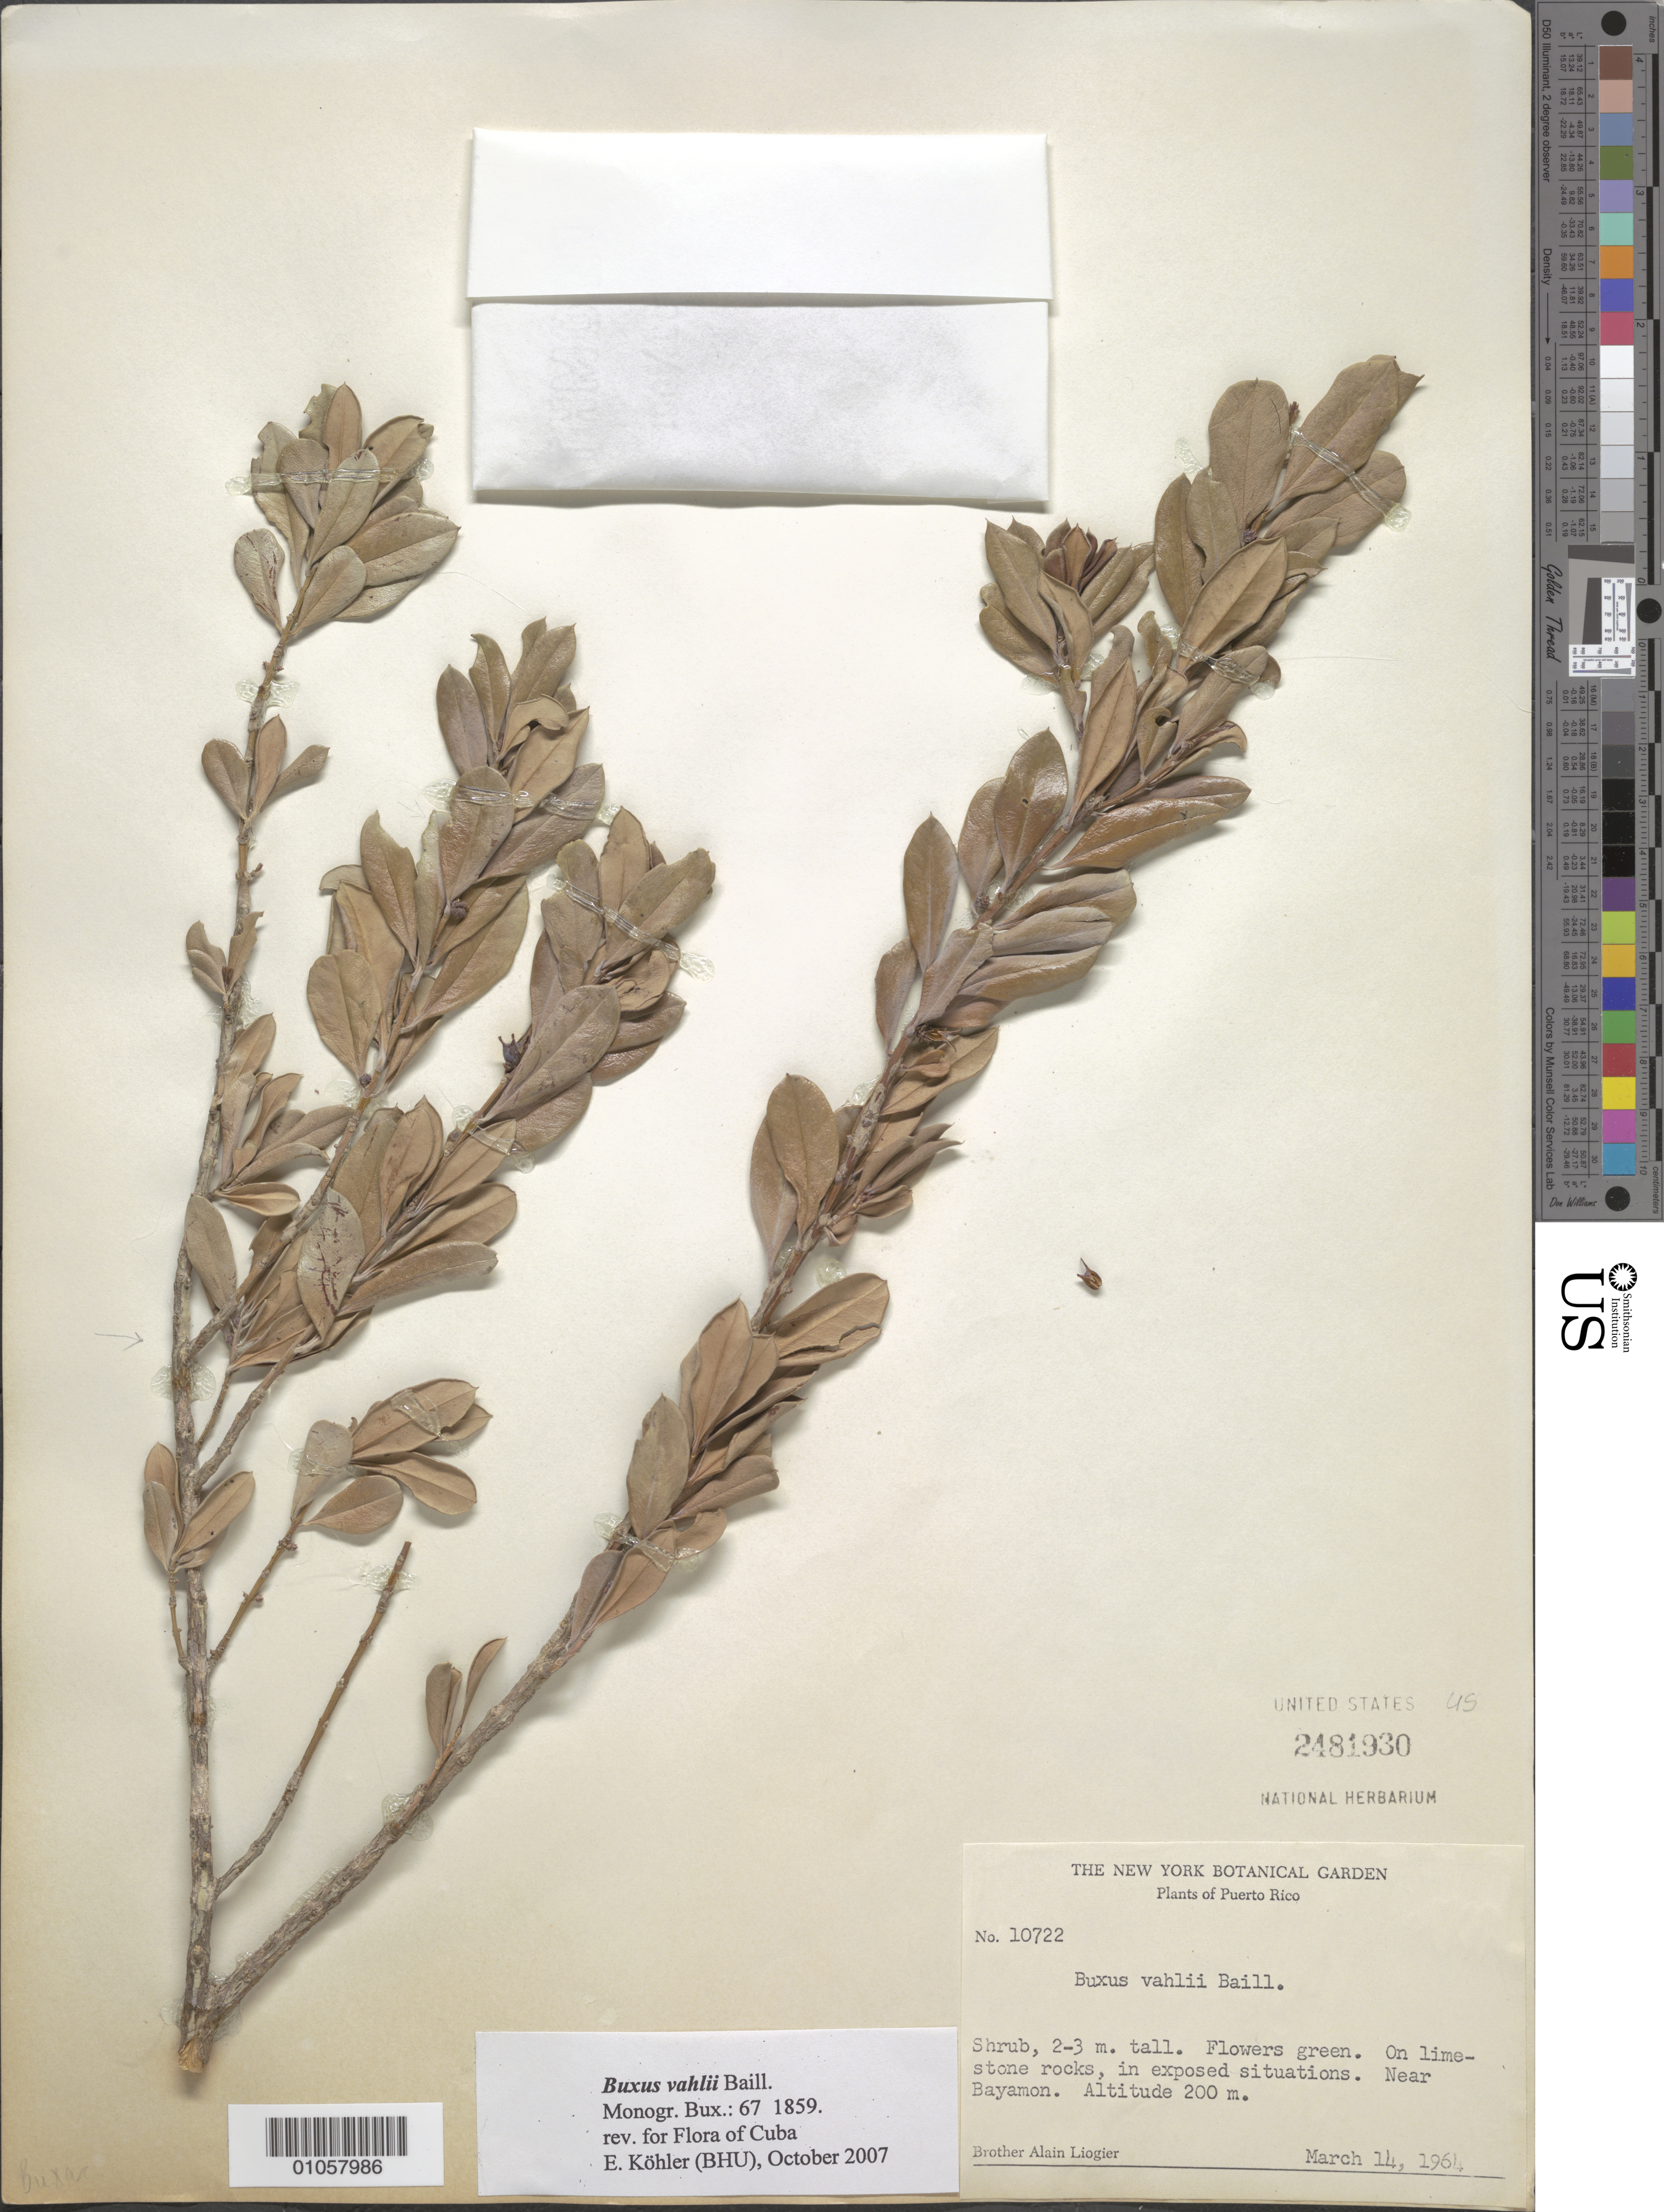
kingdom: Plantae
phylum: Tracheophyta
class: Magnoliopsida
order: Buxales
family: Buxaceae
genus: Buxus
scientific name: Buxus vahlii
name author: Baill.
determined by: Kohler, E.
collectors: A. H. Liogier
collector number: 10722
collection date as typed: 14 Mar 1964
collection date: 1964-03-14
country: Puerto Rico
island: Puerto Rico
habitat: On limestone rocks, in exposed situations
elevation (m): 200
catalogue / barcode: US 2481930